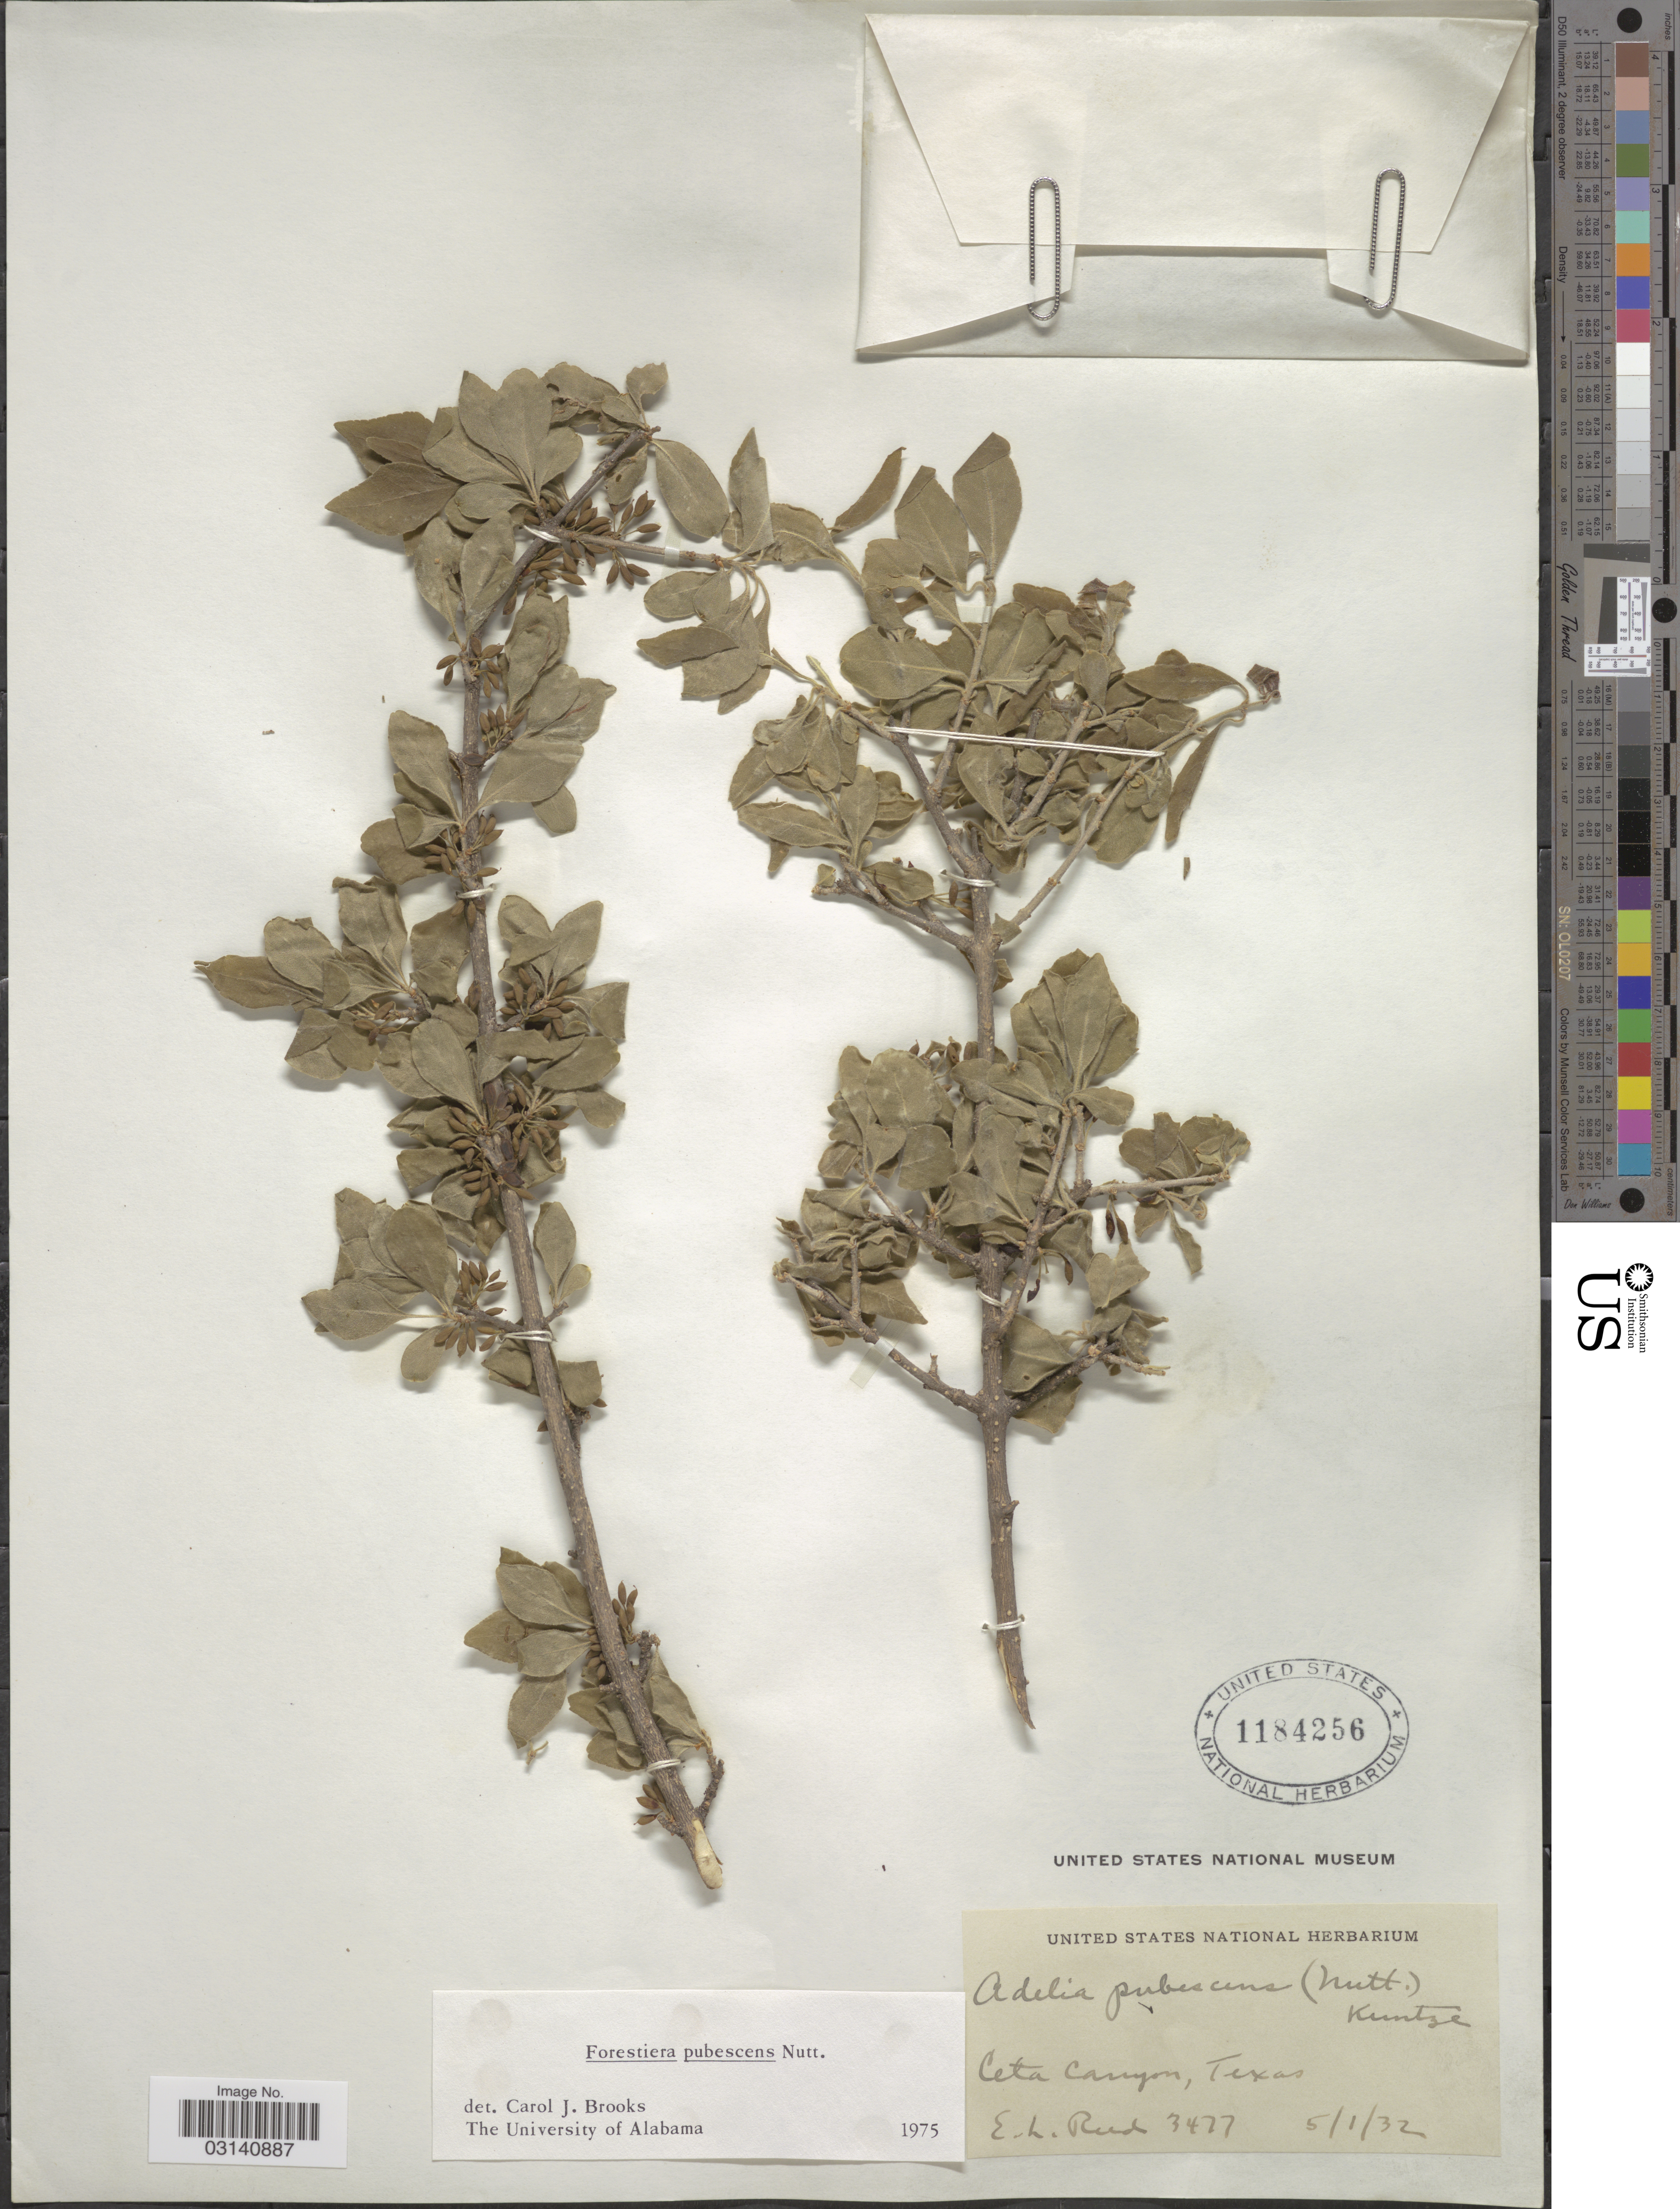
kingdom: Plantae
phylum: Tracheophyta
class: Magnoliopsida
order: Lamiales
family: Oleaceae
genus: Forestiera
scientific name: Forestiera pubescens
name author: Nutt.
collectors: E. Reed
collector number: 3477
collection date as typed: Transcribed d/m/y: 1/5/32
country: United States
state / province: Texas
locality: Ceta Canyon.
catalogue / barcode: US 1184256